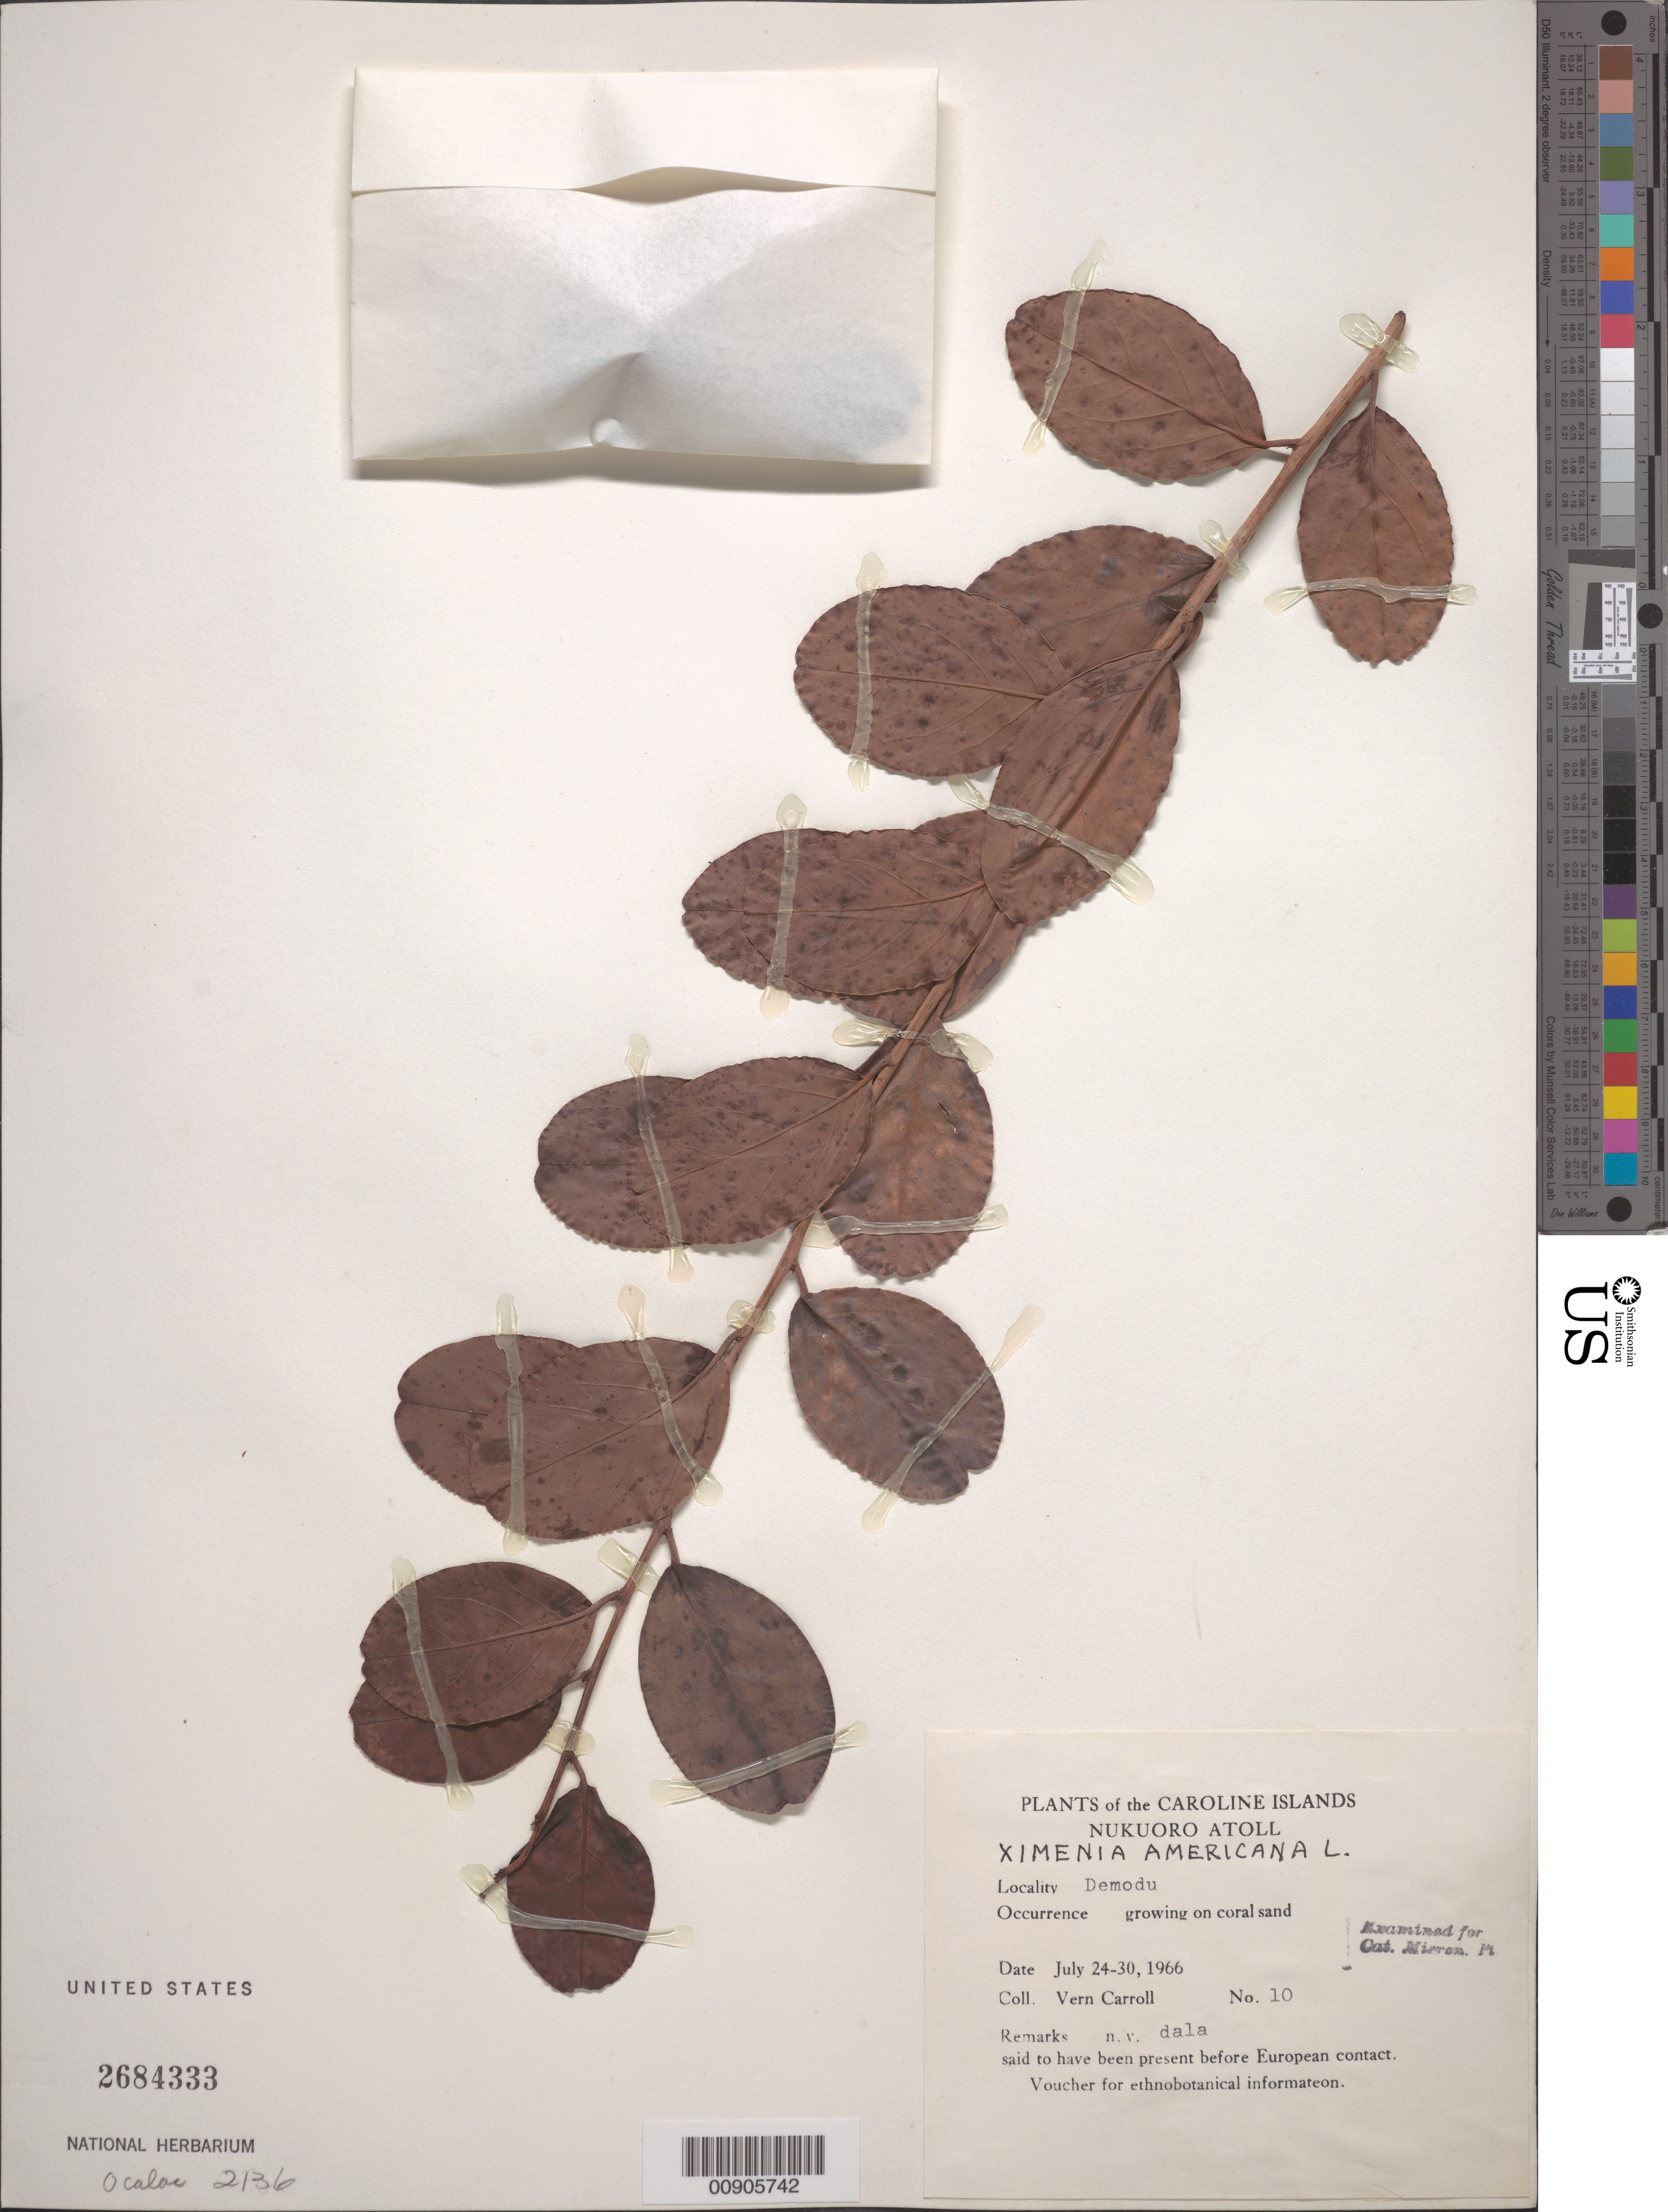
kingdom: Plantae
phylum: Tracheophyta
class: Magnoliopsida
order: Santalales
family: Ximeniaceae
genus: Ximenia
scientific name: Ximenia americana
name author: L.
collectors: V. Carroll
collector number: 10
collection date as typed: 24 Jul 1966 to 30 Jul 1966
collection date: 1966-07-24/1966-07-30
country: Micronesia, Federated States of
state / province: Pohnpei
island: Nukuoro Atoll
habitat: growing on coral sand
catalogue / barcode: US 2684333